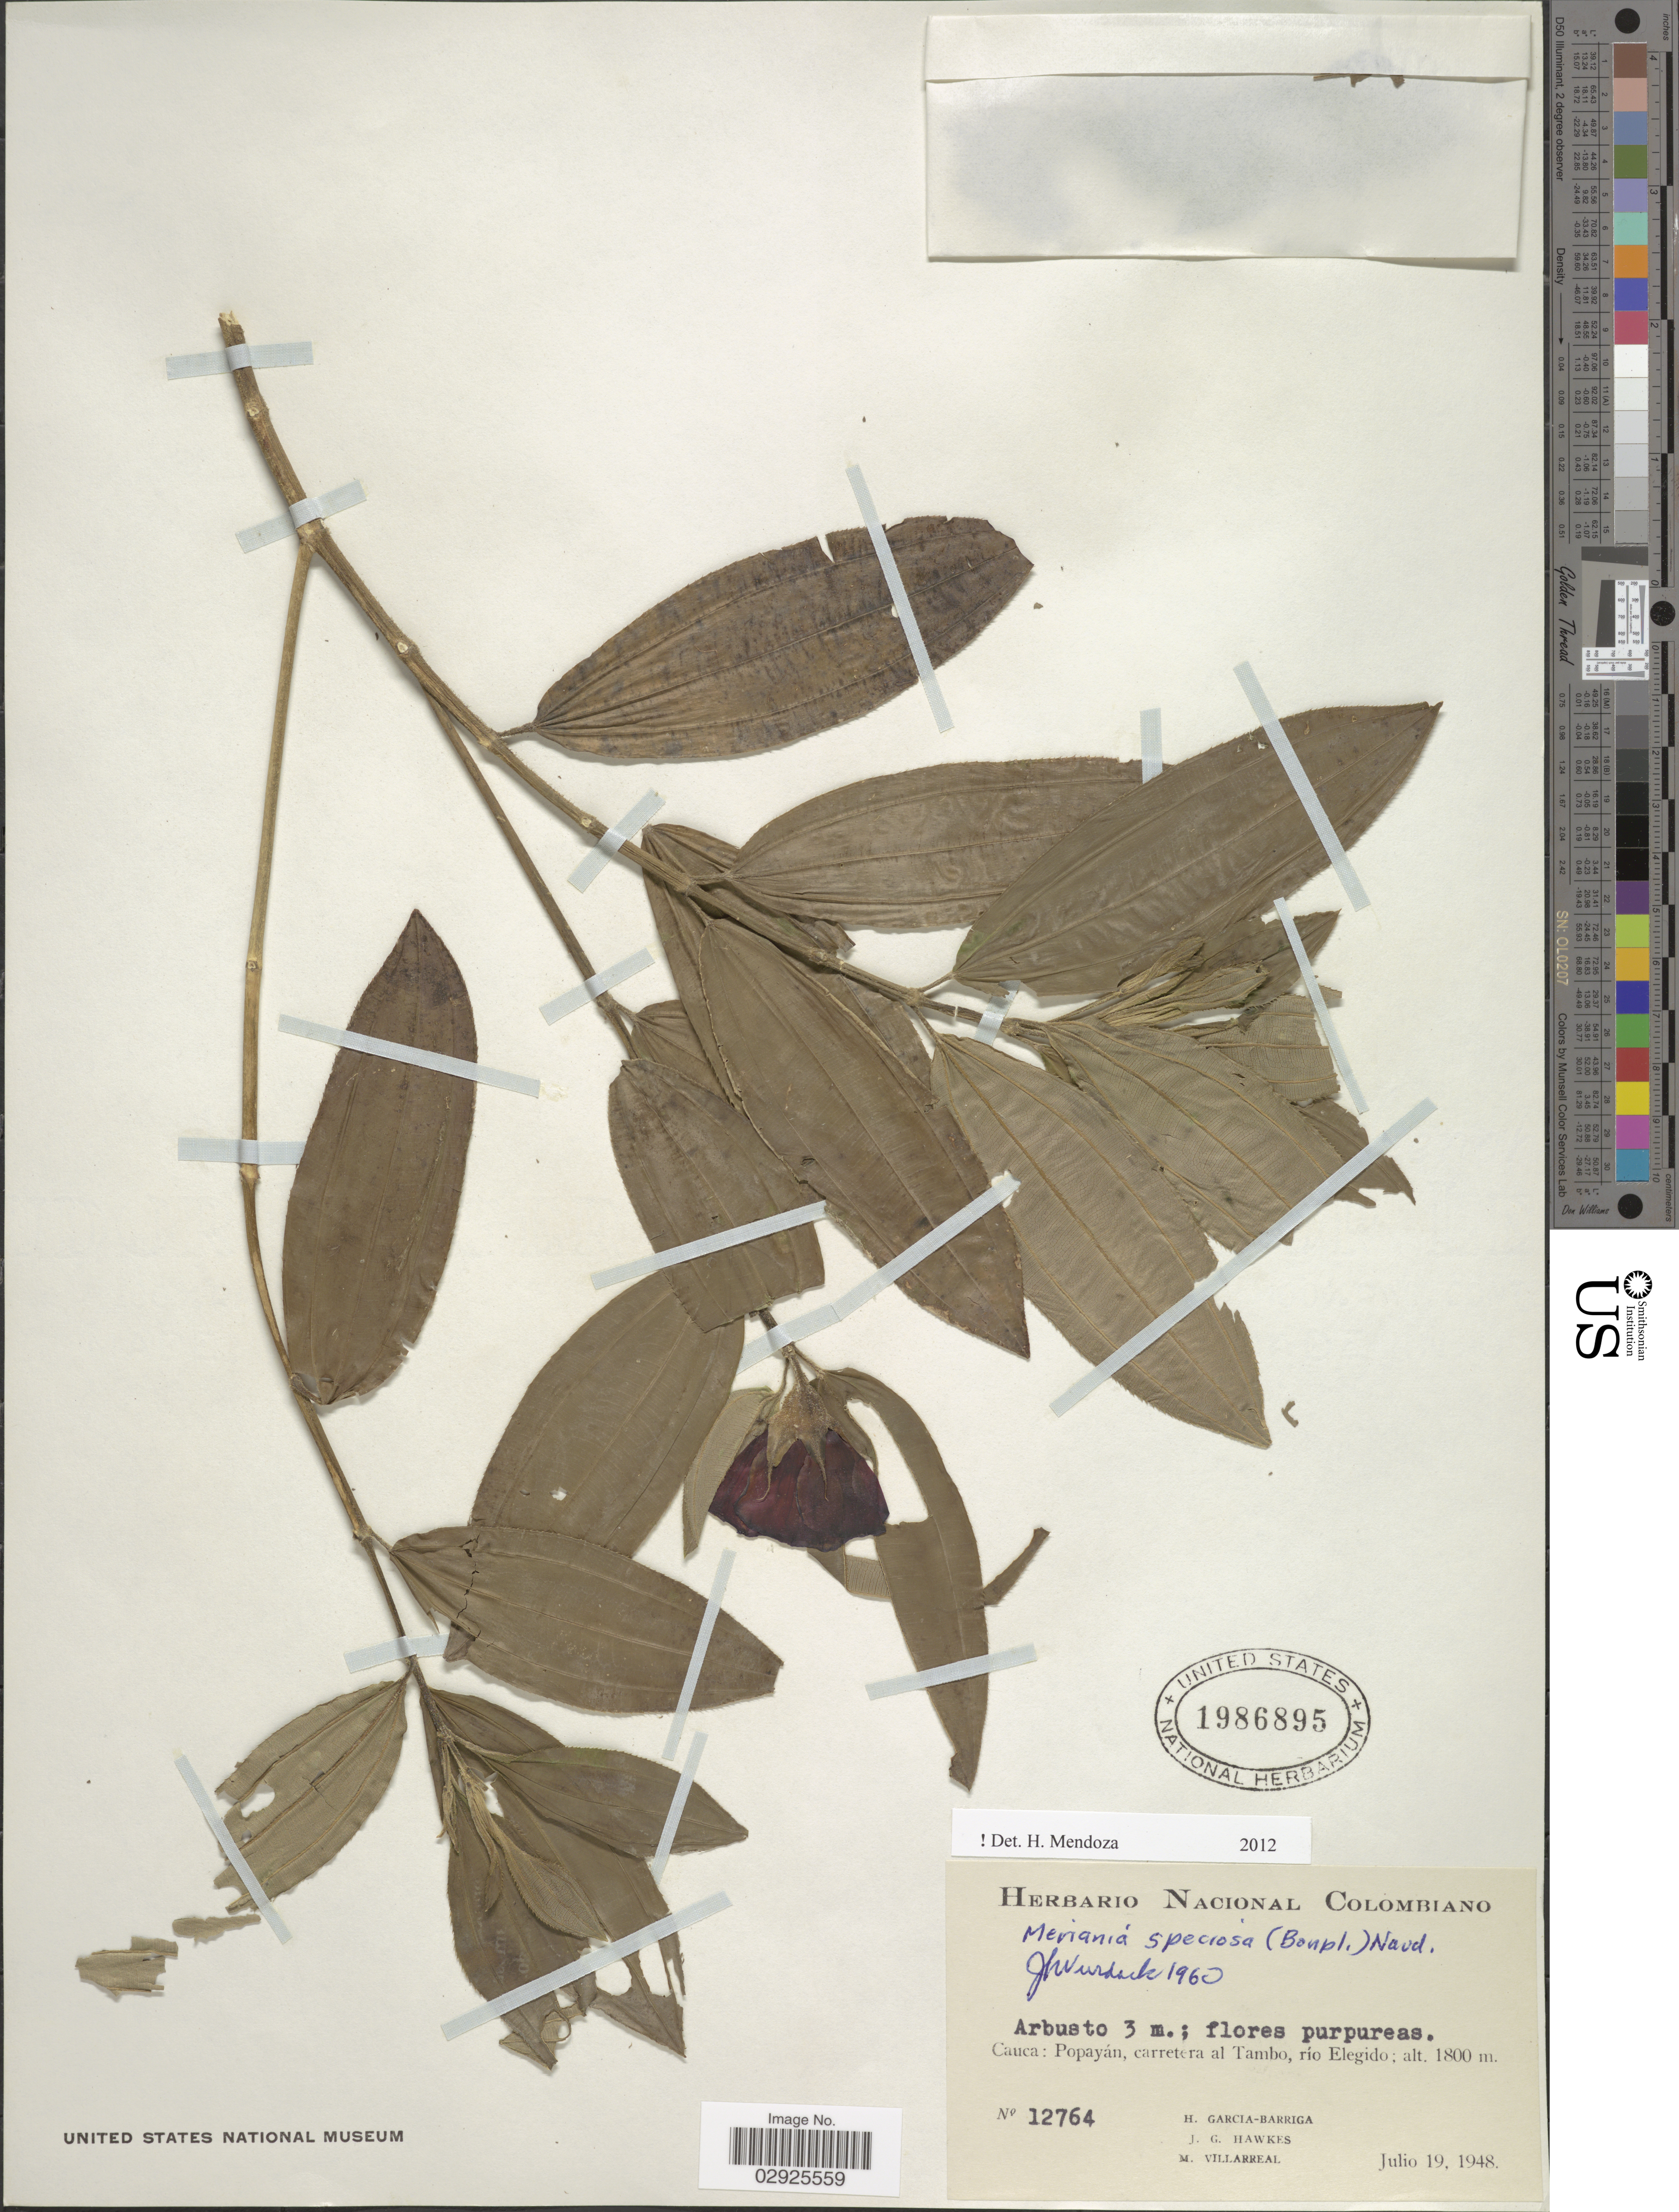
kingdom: Plantae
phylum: Tracheophyta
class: Magnoliopsida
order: Myrtales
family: Melastomataceae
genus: Meriania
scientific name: Meriania speciosa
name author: (Bonpl.) Naudin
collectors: H. García Barriga, J. Hawkes & M. Villarreal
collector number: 12764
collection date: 1948-07-19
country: Colombia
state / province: Cauca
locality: Cauca: Popayán, carretera al Tambo, río Elegido.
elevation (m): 1800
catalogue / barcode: US 1986895